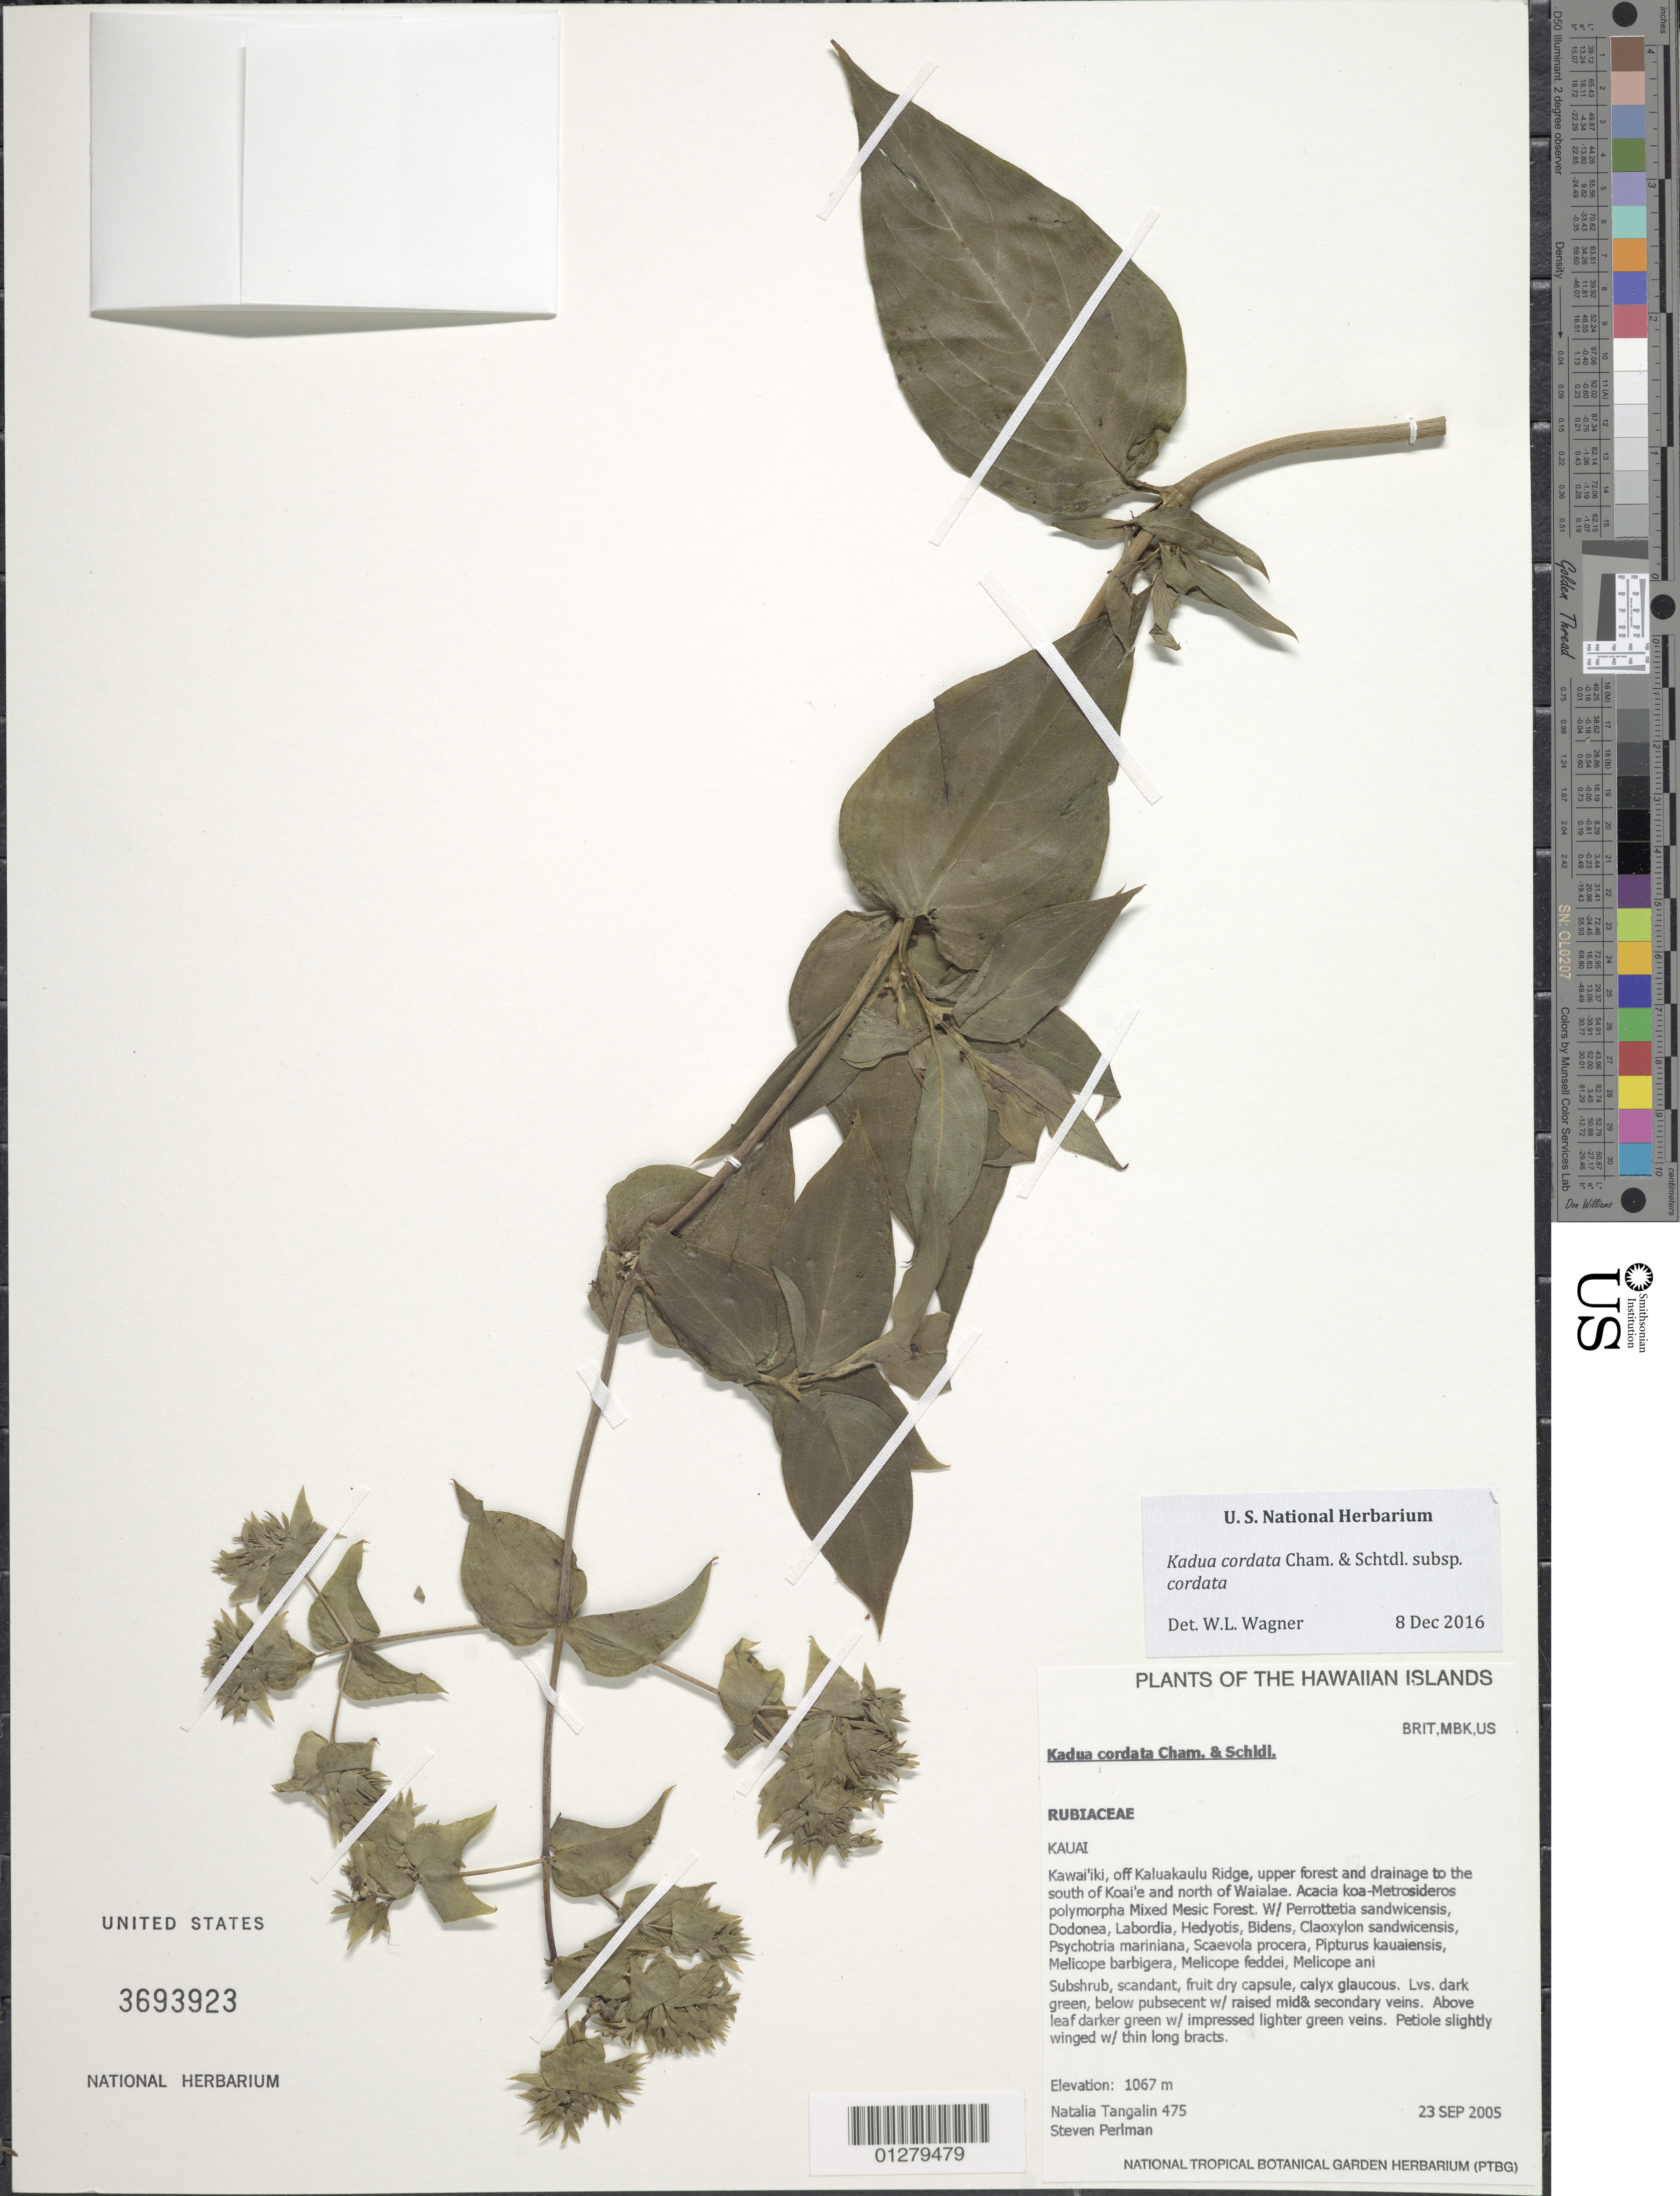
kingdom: Plantae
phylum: Tracheophyta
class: Magnoliopsida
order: Gentianales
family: Rubiaceae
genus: Kadua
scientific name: Kadua cordata subsp. cordata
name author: Cham. & Schltdl.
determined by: Wagner, W. L., (BOT), Smithsonian Institution - National Museum of Natural History (UNITED STATES)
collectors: N. Tangalin & S. P. Perlman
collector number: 475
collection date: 2005-09-23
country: United States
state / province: Hawaii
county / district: Kauai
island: Kaua'i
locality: Kawai'iki, off Kaluakaulu Ridge, upper forest and drainage to the south of Koai'e and north of Waialae.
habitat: Mixed mesic forest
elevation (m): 1067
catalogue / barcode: US 3693923